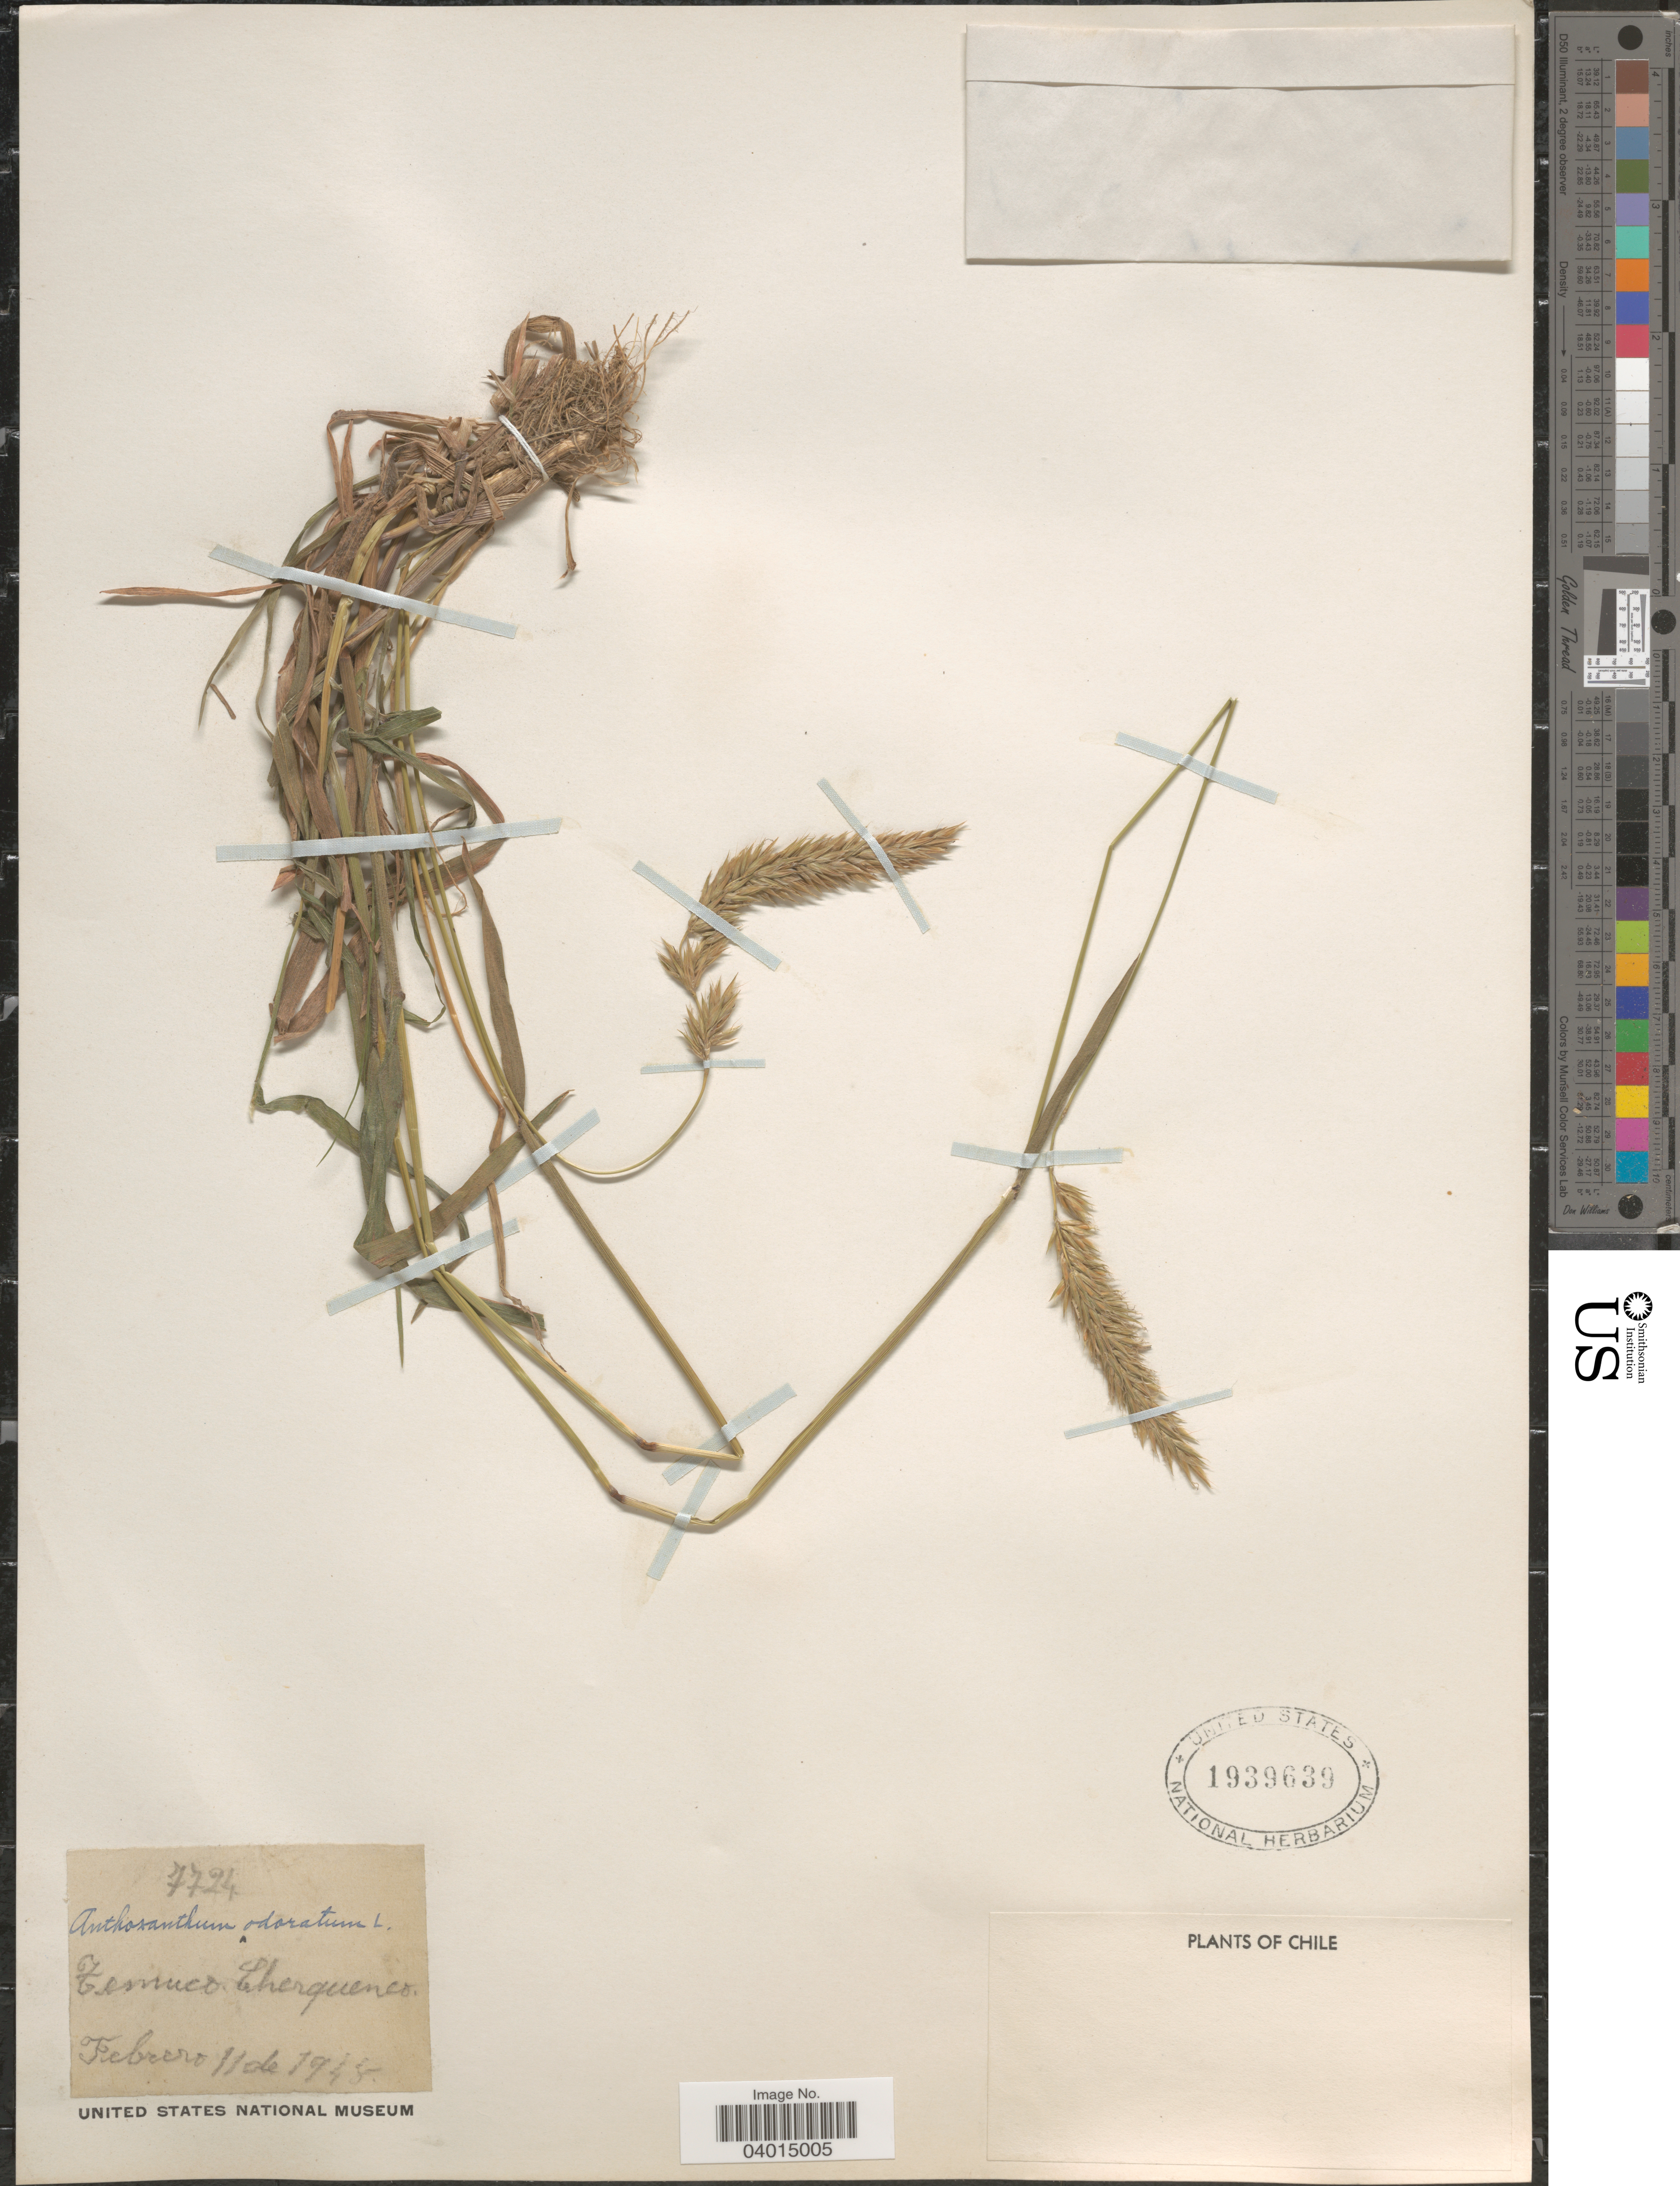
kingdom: Plantae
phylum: Tracheophyta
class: Liliopsida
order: Poales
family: Poaceae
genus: Anthoxanthum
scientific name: Anthoxanthum odoratum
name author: L.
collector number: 7724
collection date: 1948-02-11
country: Chile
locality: Temuco, Cherquenco.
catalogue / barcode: US 1939639